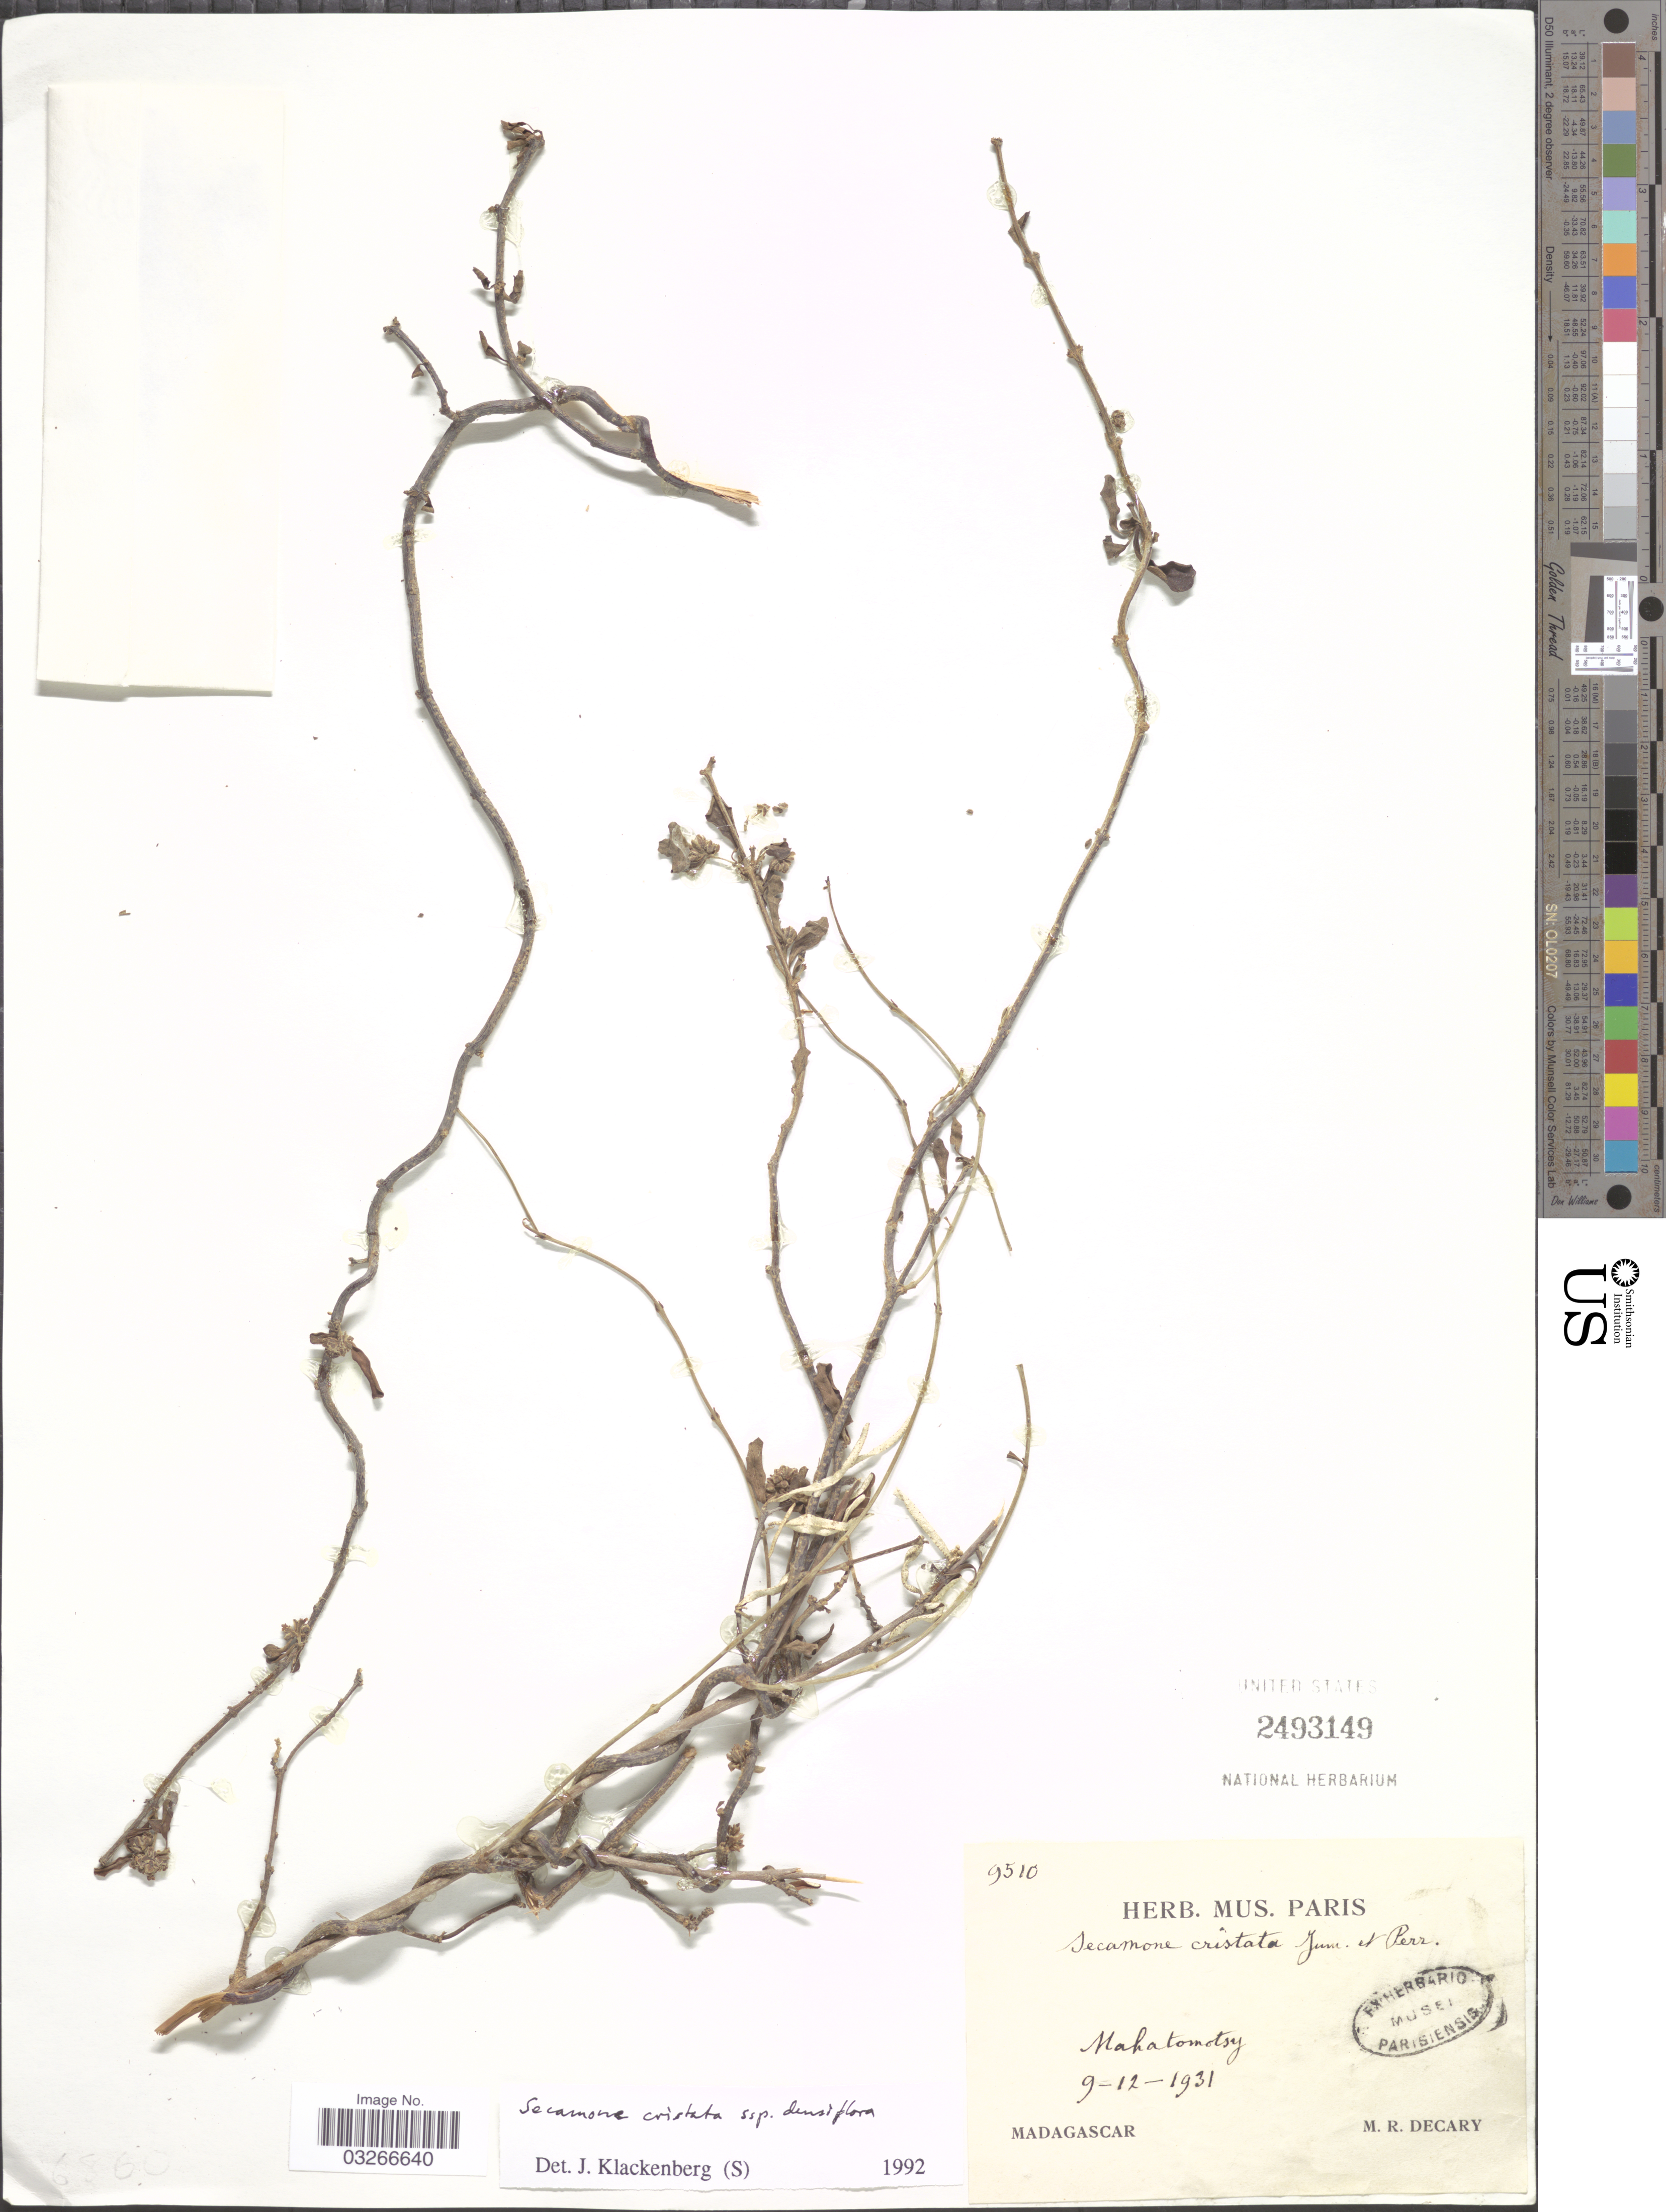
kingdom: Plantae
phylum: Tracheophyta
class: Magnoliopsida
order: Gentianales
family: Apocynaceae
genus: Secamone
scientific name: Secamone cristata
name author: Jum. & H. Perrier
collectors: R. Decary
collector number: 9510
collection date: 1931-12-09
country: Madagascar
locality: Mahatomotsy.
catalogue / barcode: US 2493149